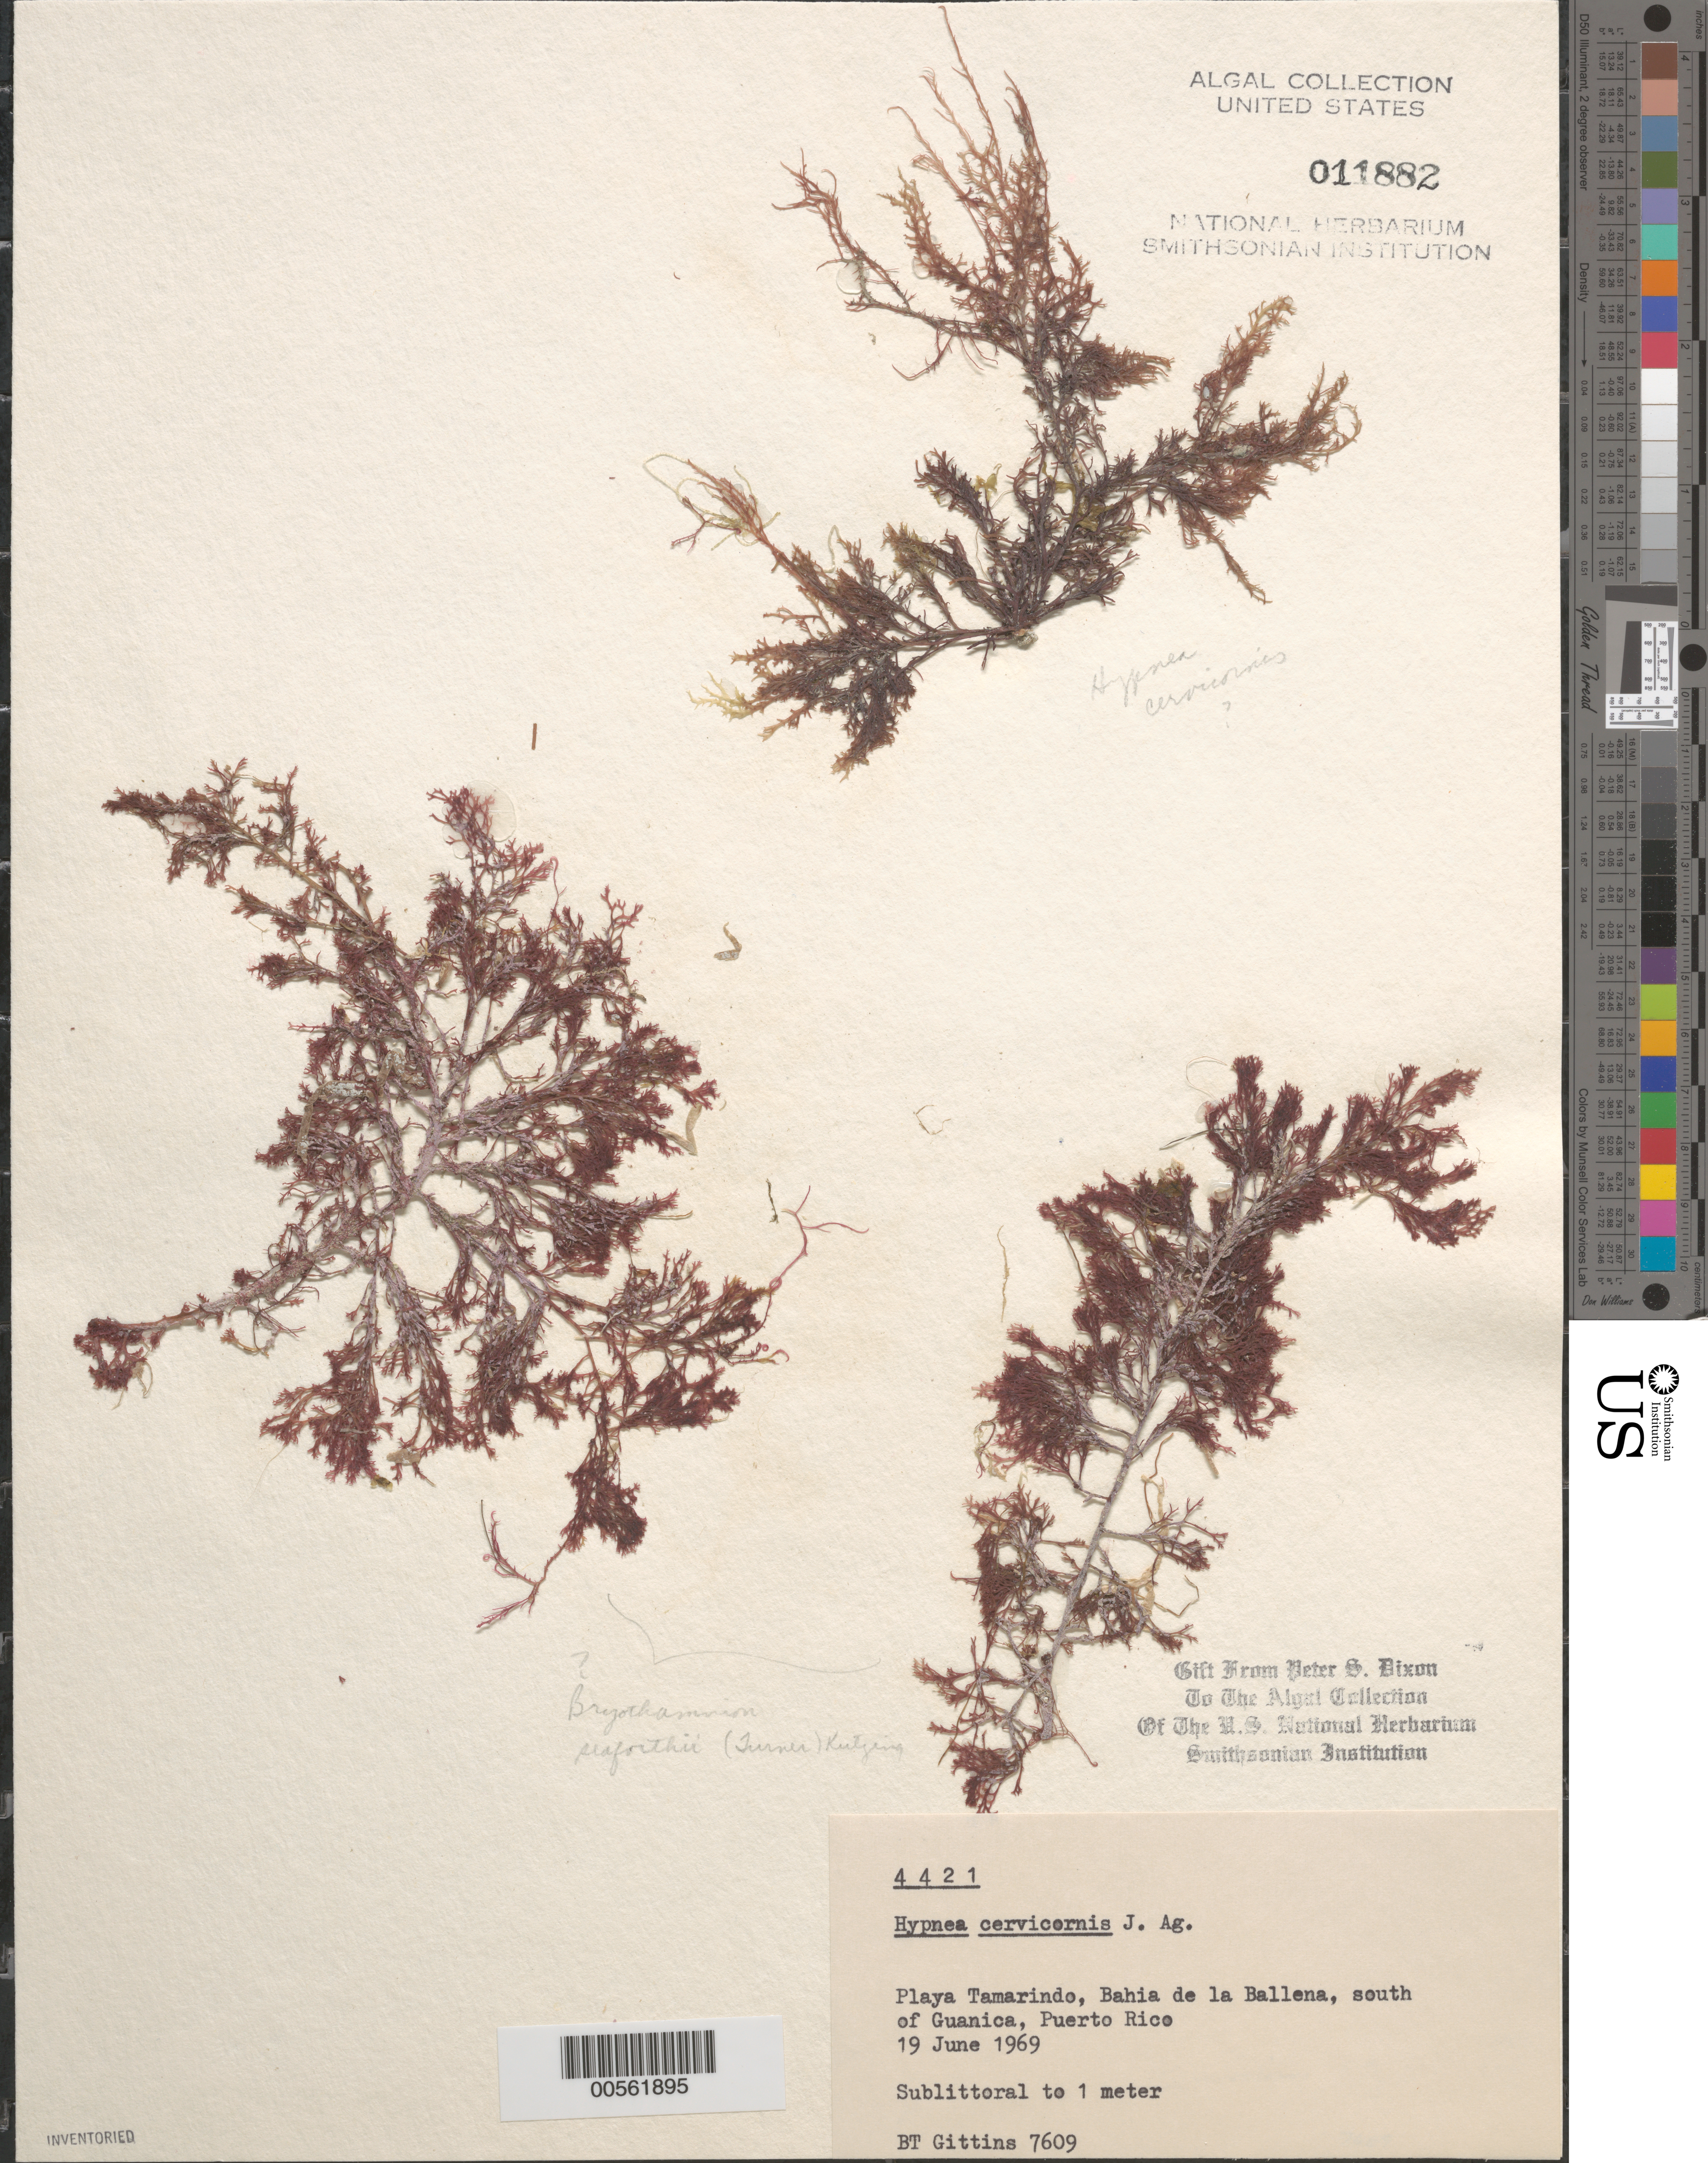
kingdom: Plantae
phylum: Rhodophyta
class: Florideophyceae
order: Gigartinales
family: Cystocloniaceae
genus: Hypnea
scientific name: Hypnea cervicornis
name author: J. Agardh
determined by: Dixon, P. S.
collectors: B. Gittins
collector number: BTG 7609 & PSD 4421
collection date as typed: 19 Jun 1969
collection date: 1969-06-19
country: Puerto Rico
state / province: Guanica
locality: Playa Tamarindo, Bahia de la Ballena, south of Guanica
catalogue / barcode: US 11882